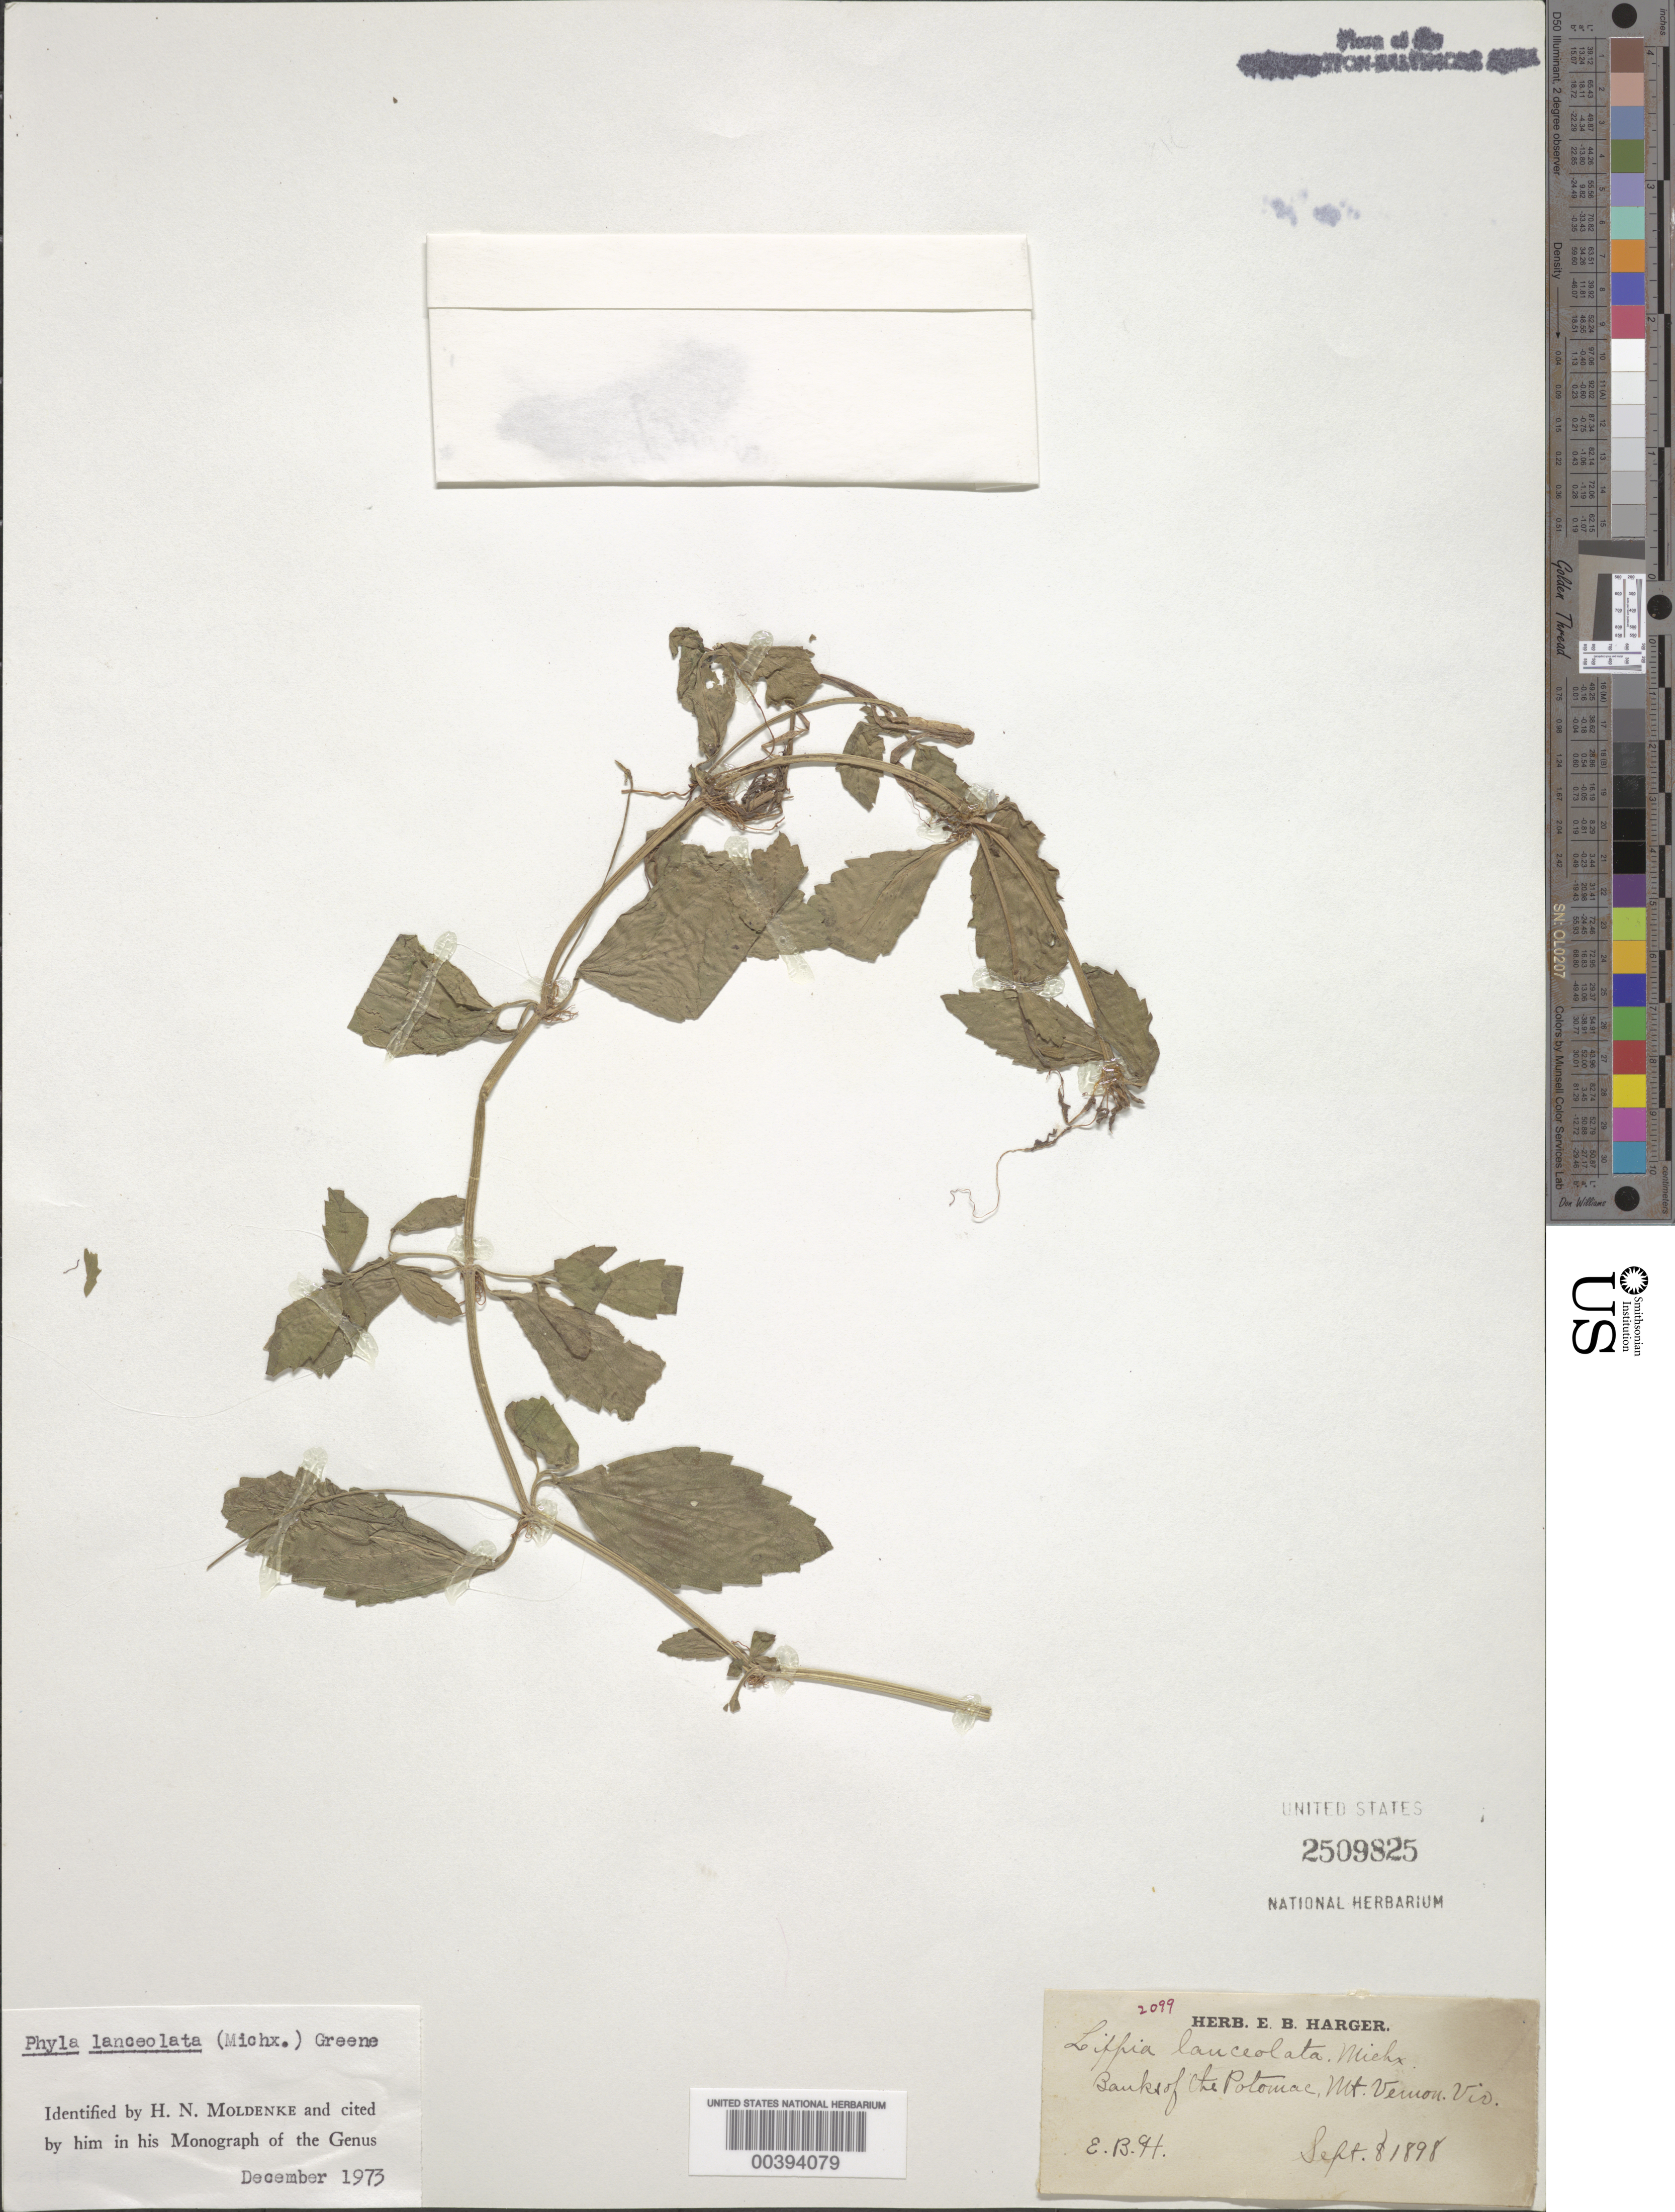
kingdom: Plantae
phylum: Tracheophyta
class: Magnoliopsida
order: Lamiales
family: Verbenaceae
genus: Phyla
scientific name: Phyla lanceolata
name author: (Michx.) Greene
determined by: Moldenke, H. N.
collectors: E. B. Harger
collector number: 2099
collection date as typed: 08 Sep 1898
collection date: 1898-09-08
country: United States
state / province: Virginia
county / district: Fairfax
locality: Potomac River, Mount Vernon C. and O. Canal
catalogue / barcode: US 2509825